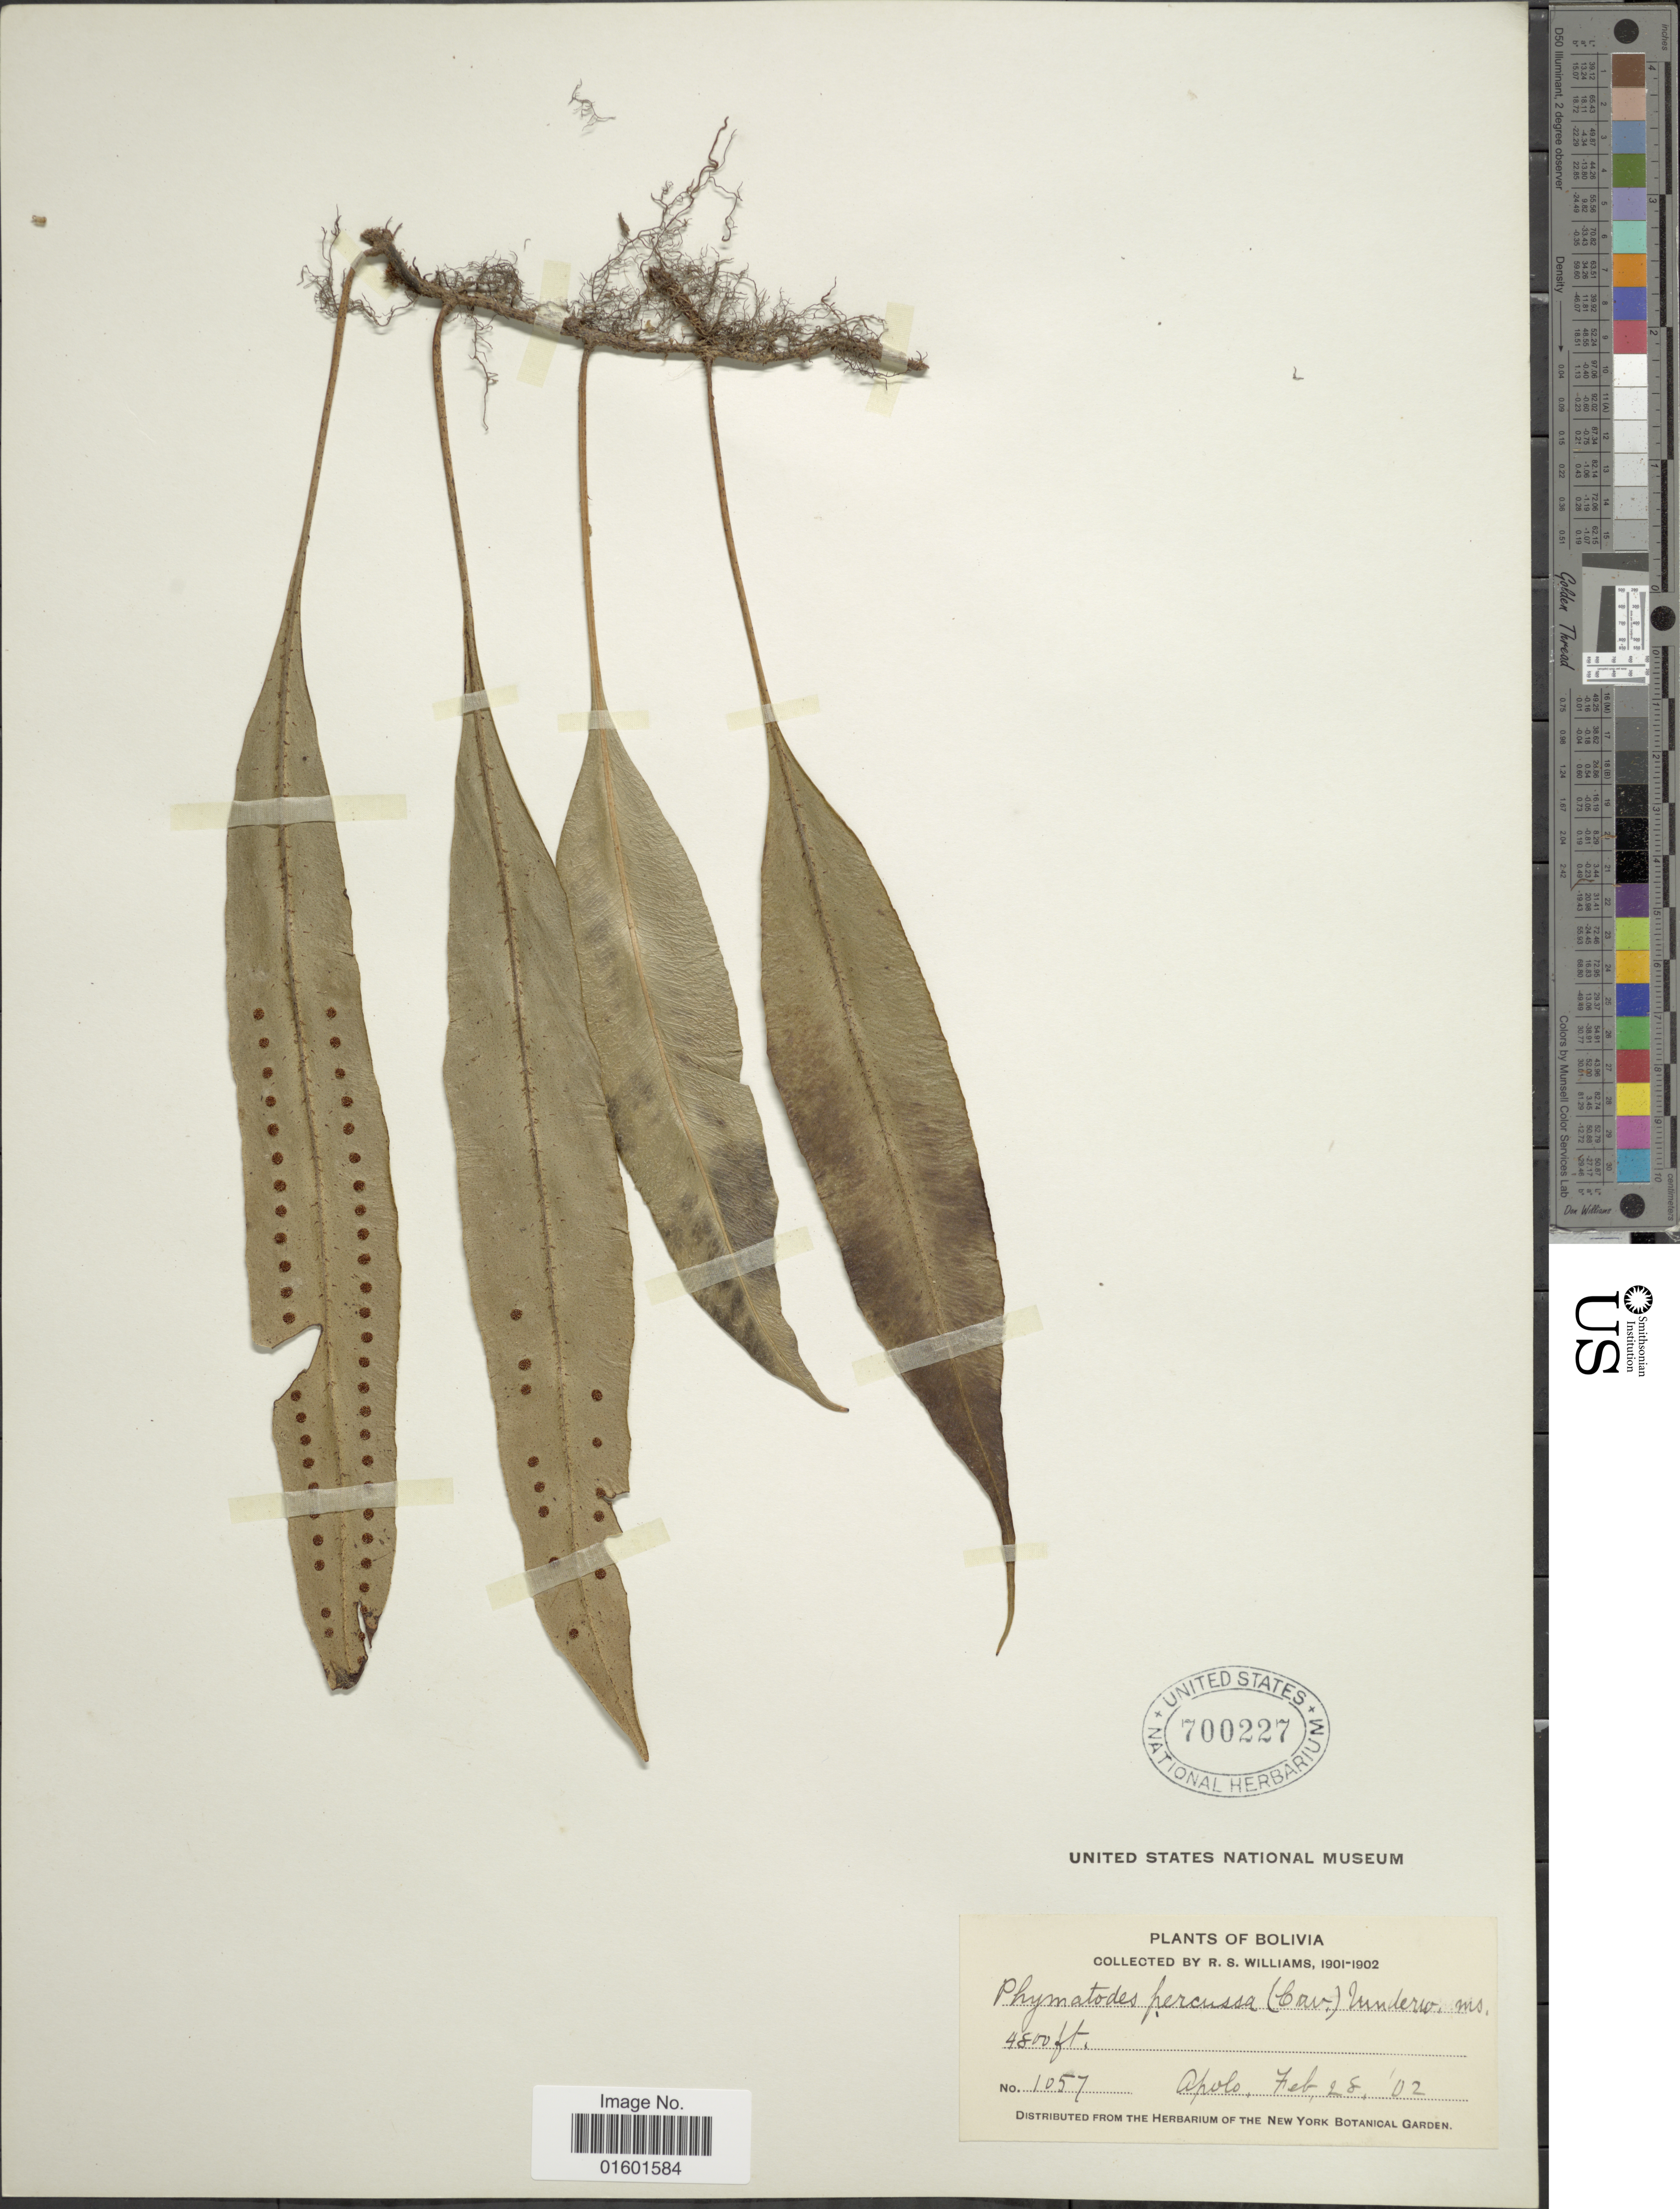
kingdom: Plantae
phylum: Tracheophyta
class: Polypodiopsida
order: Polypodiales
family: Polypodiaceae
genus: Microgramma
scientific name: Microgramma percussa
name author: (Cav.) de la Sota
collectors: R. S. Williams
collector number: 1057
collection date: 1902-02-28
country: Bolivia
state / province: La Paz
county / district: Franz Tamayo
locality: Apolo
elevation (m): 1463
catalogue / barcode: US 700227